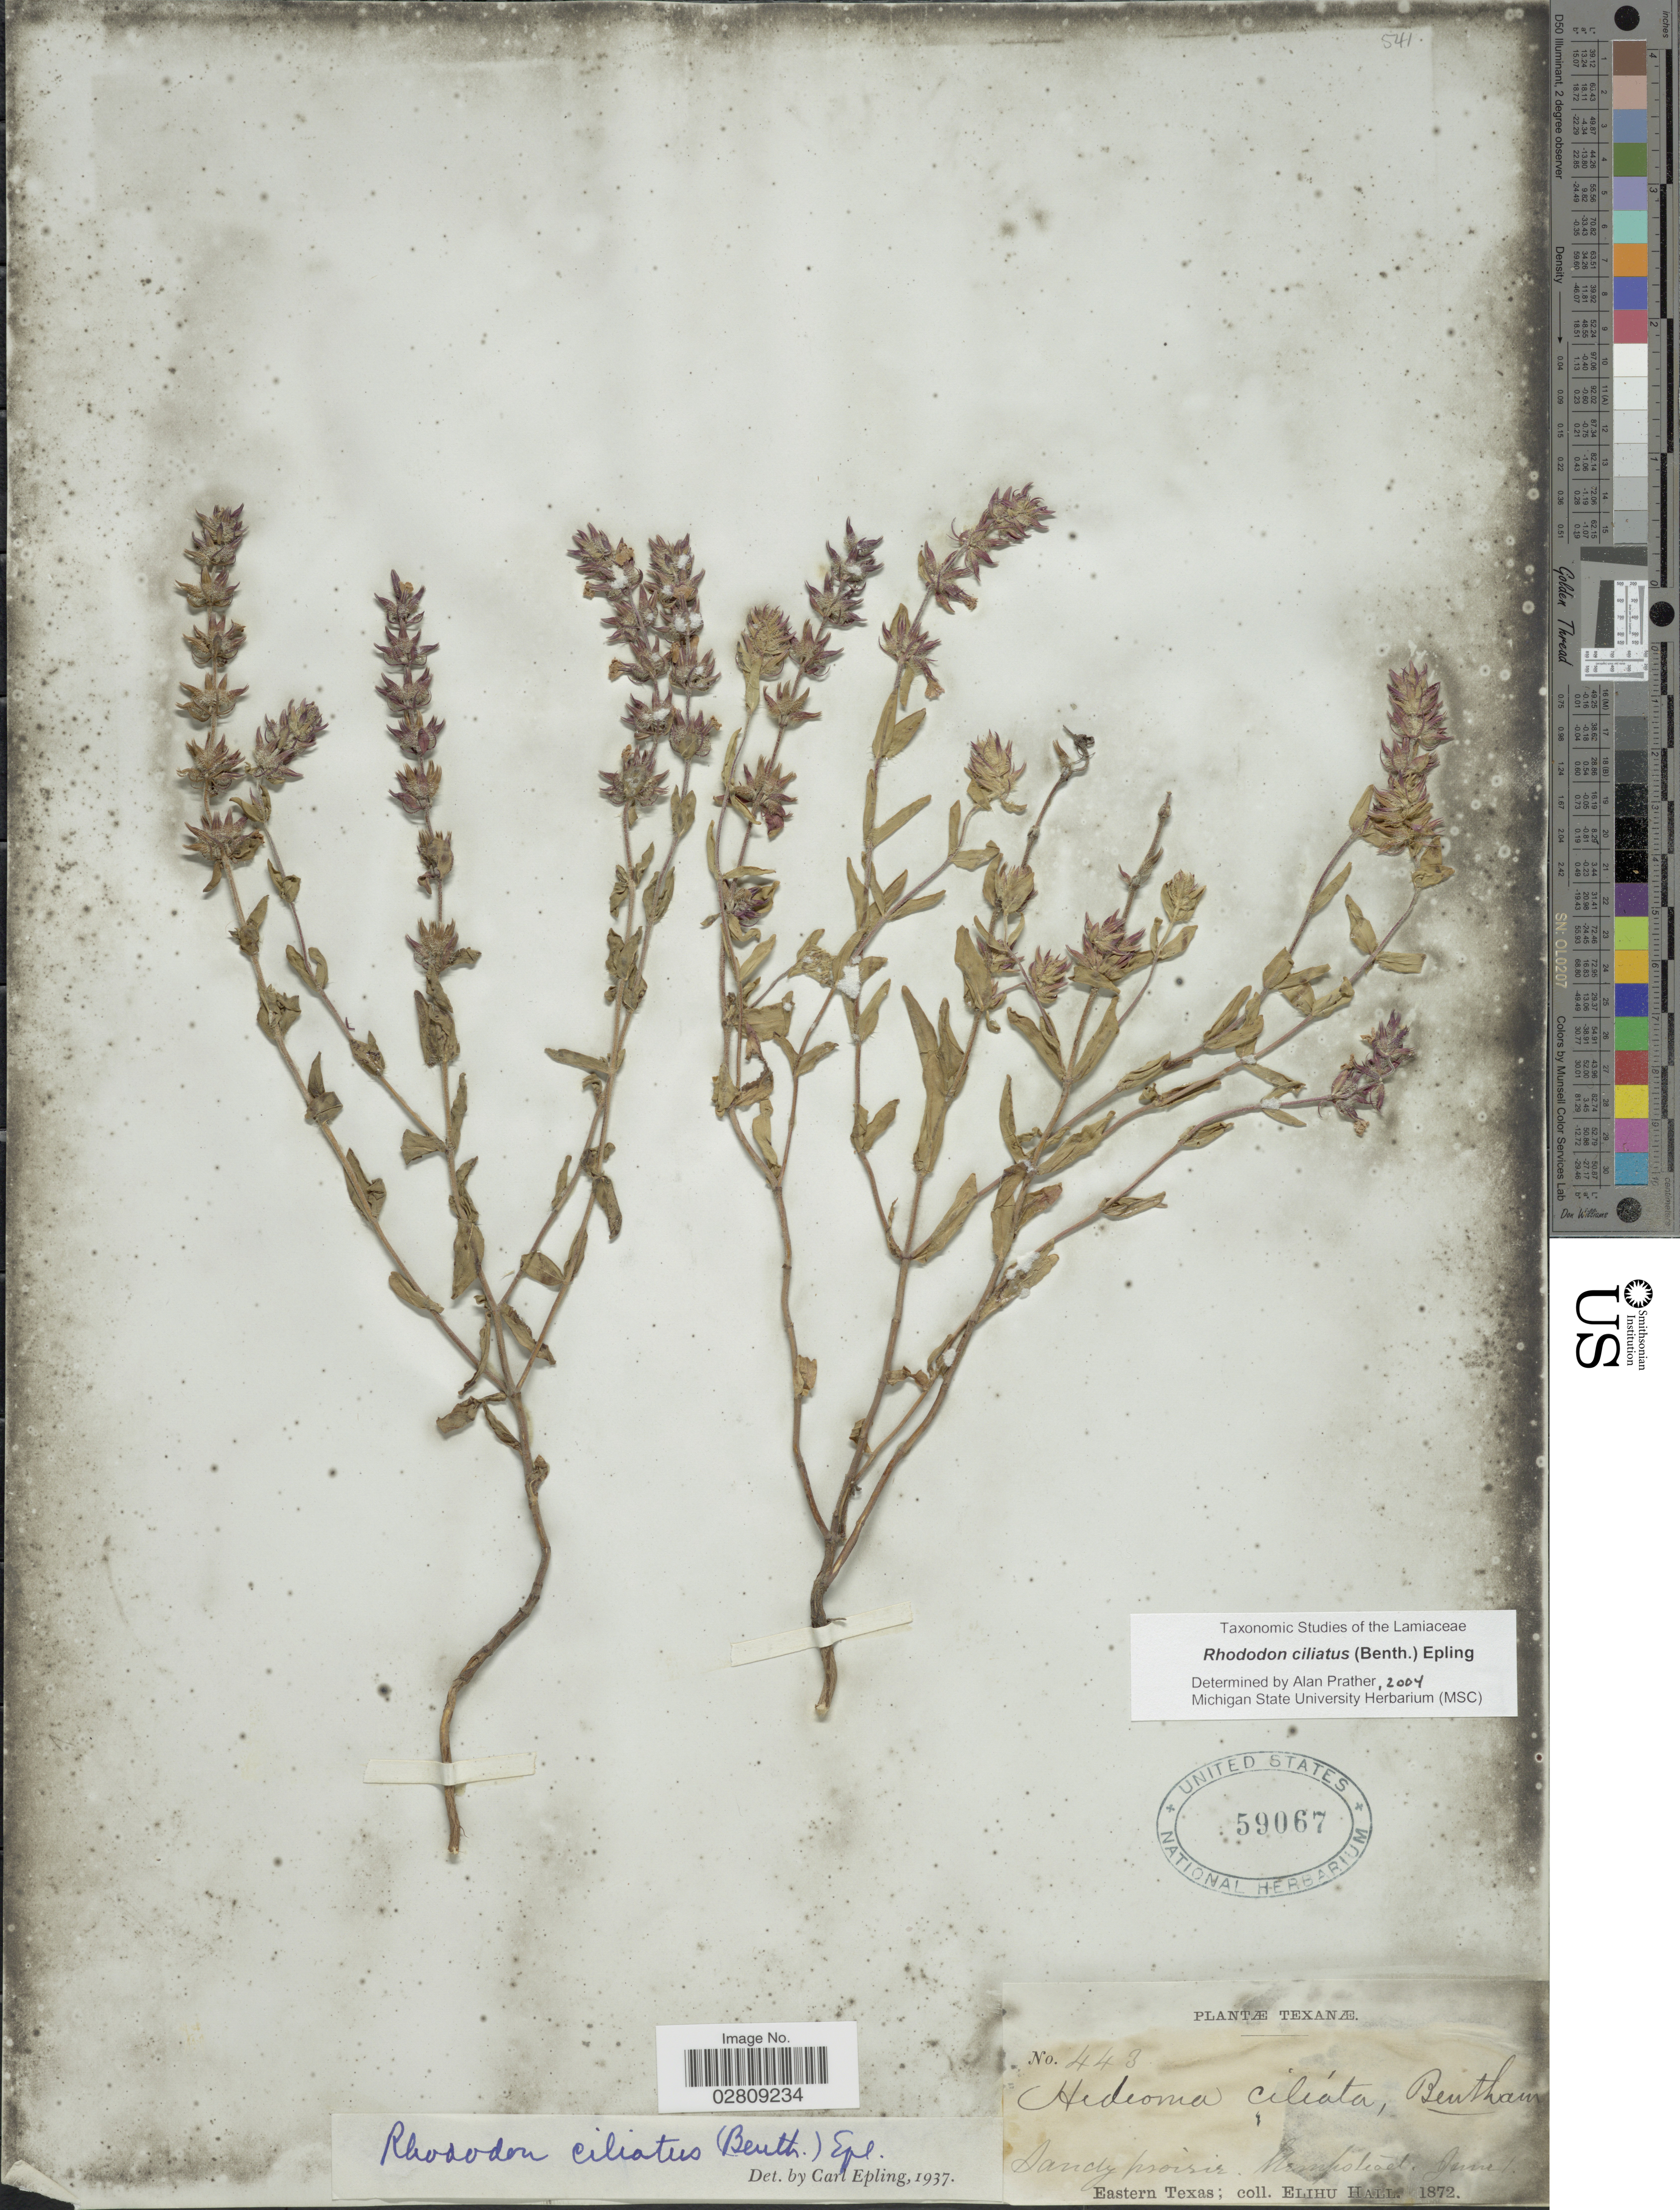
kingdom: Plantae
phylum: Tracheophyta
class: Magnoliopsida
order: Lamiales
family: Lamiaceae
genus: Rhododon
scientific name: Rhododon ciliatus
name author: (Benth.) Epling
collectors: E. Hall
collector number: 443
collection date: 1872-06-01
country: United States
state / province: Texas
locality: Hempstead. Eastern Texas.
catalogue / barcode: US 59067